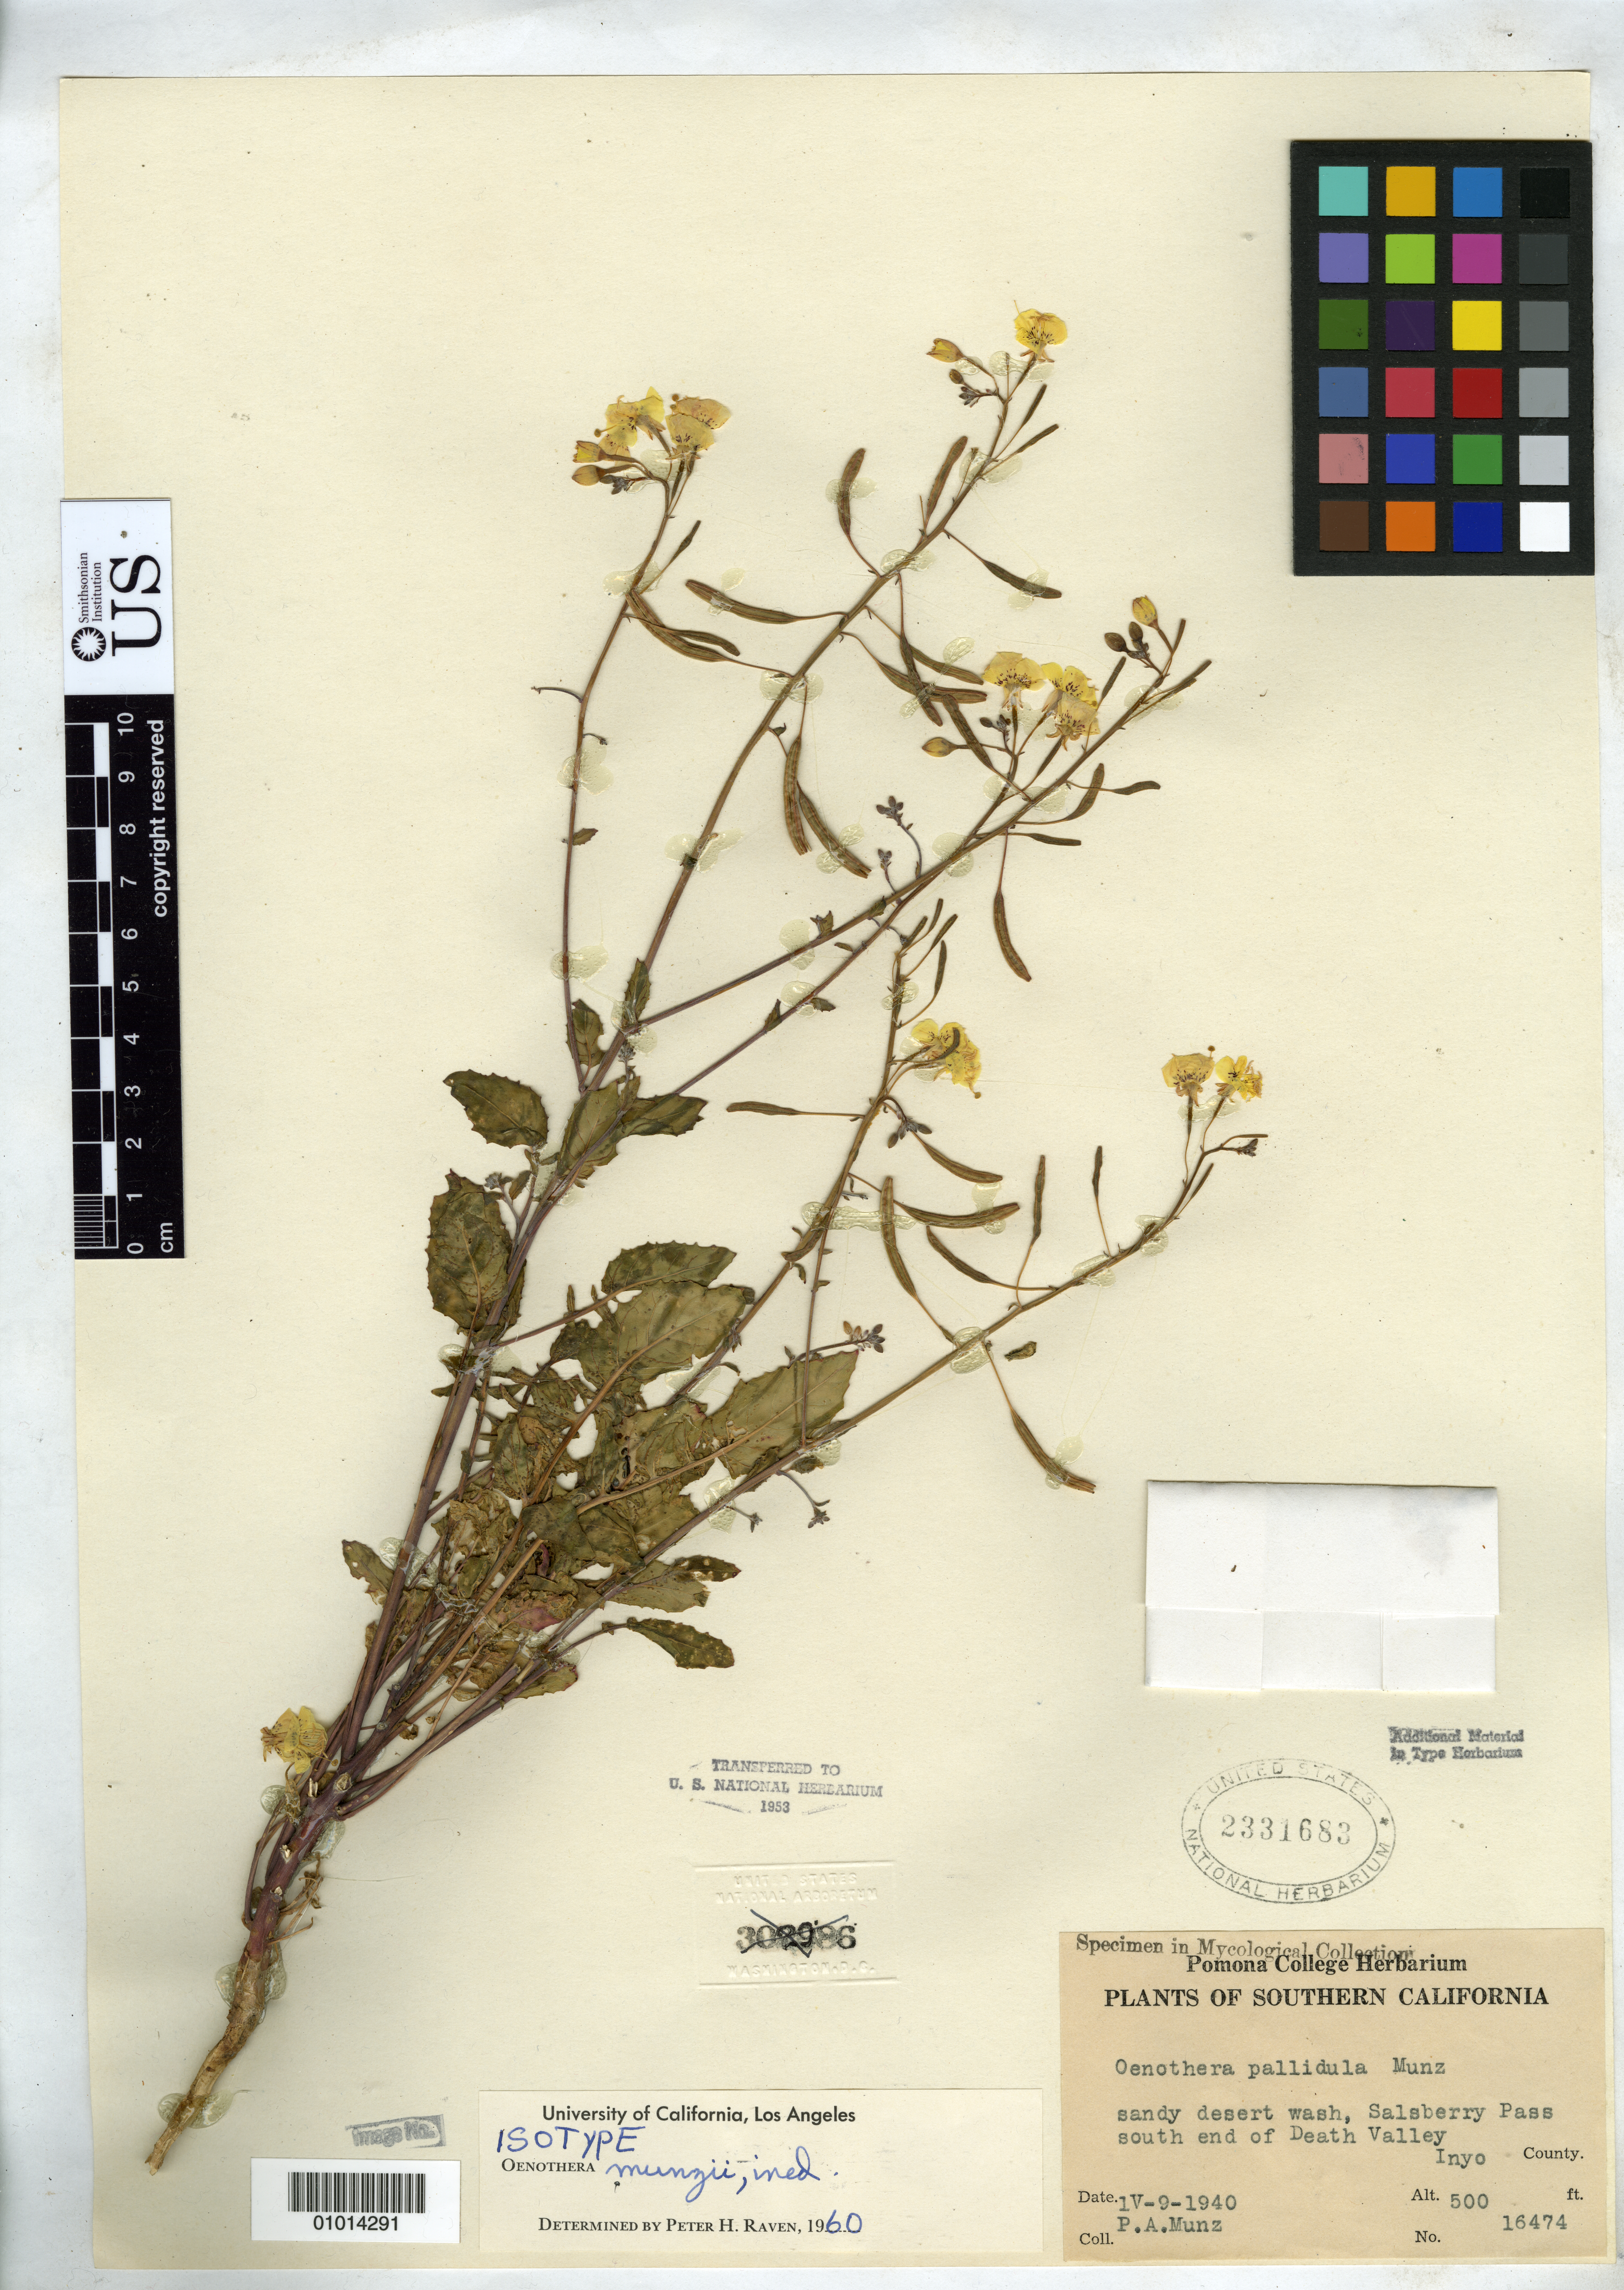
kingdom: Plantae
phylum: Tracheophyta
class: Magnoliopsida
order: Myrtales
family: Onagraceae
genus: Oenothera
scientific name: Oenothera munzii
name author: P.H. Raven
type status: Isotype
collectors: P. A. Munz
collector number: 16474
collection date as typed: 09 Apr 1940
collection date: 1940-04-09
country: United States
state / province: California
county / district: Inyo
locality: Salsberry Pass, S end of Death Valley.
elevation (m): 152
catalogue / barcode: US 2331683